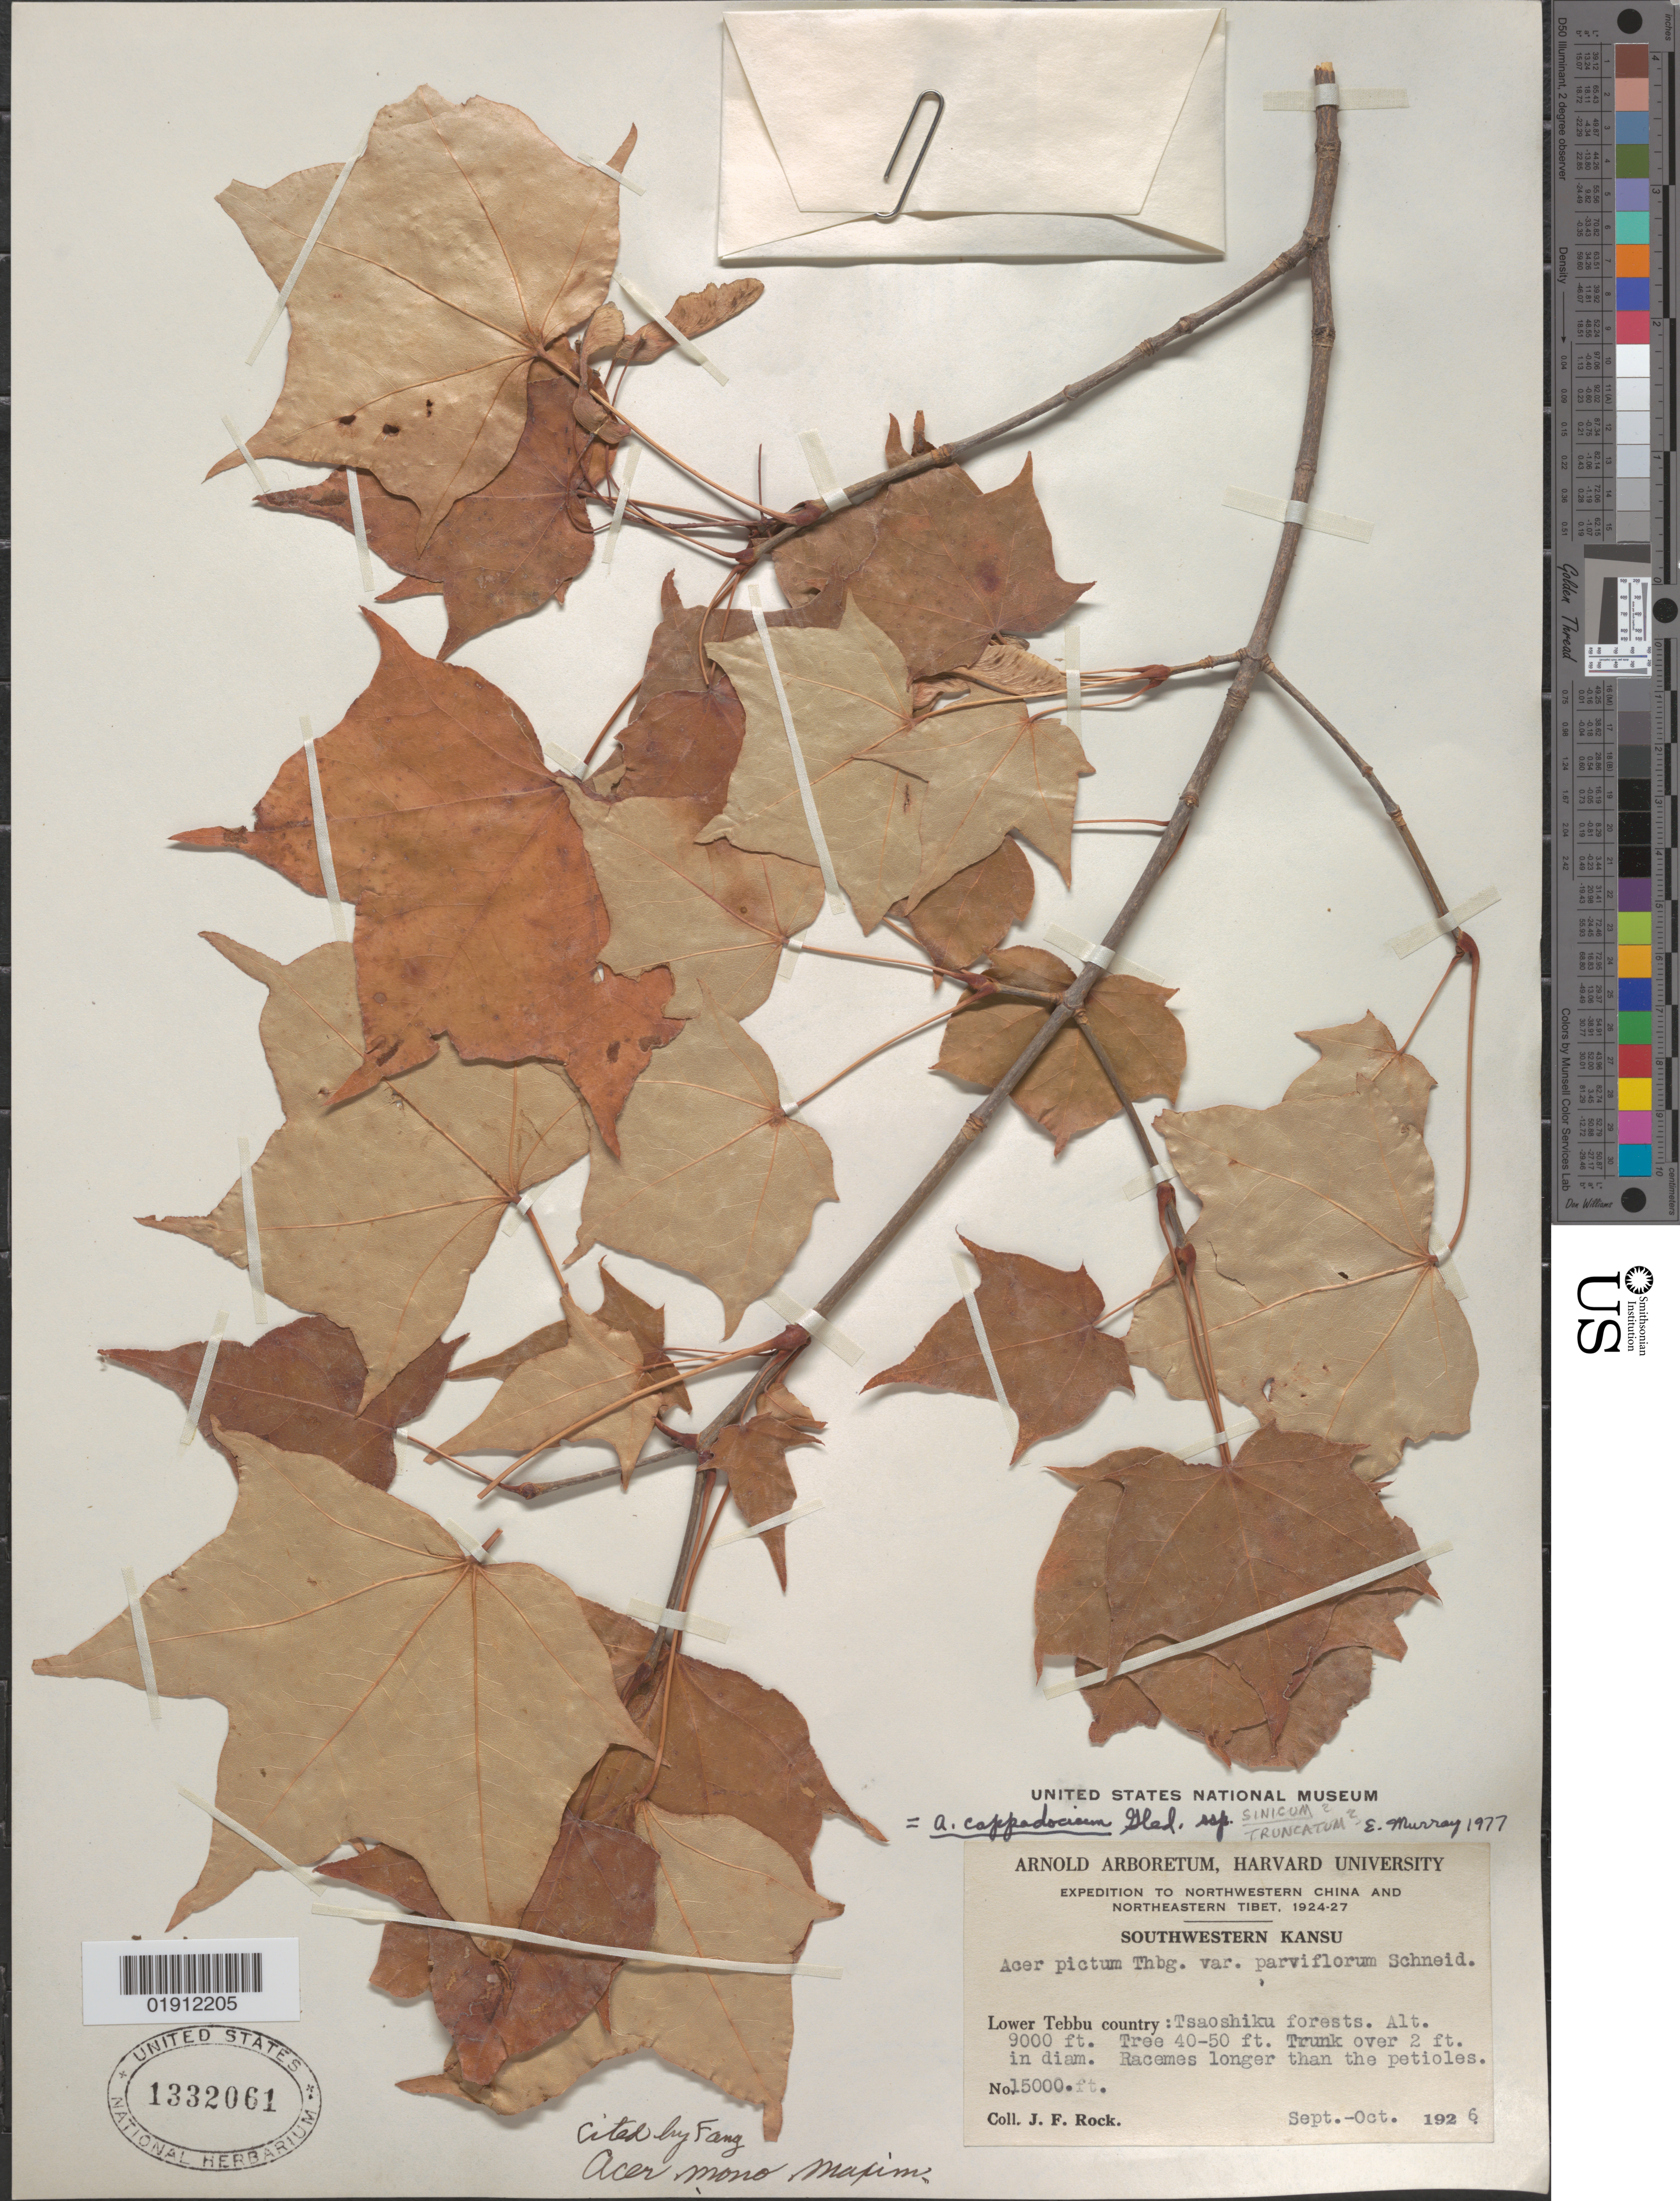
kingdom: Plantae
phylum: Tracheophyta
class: Magnoliopsida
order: Sapindales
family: Sapindaceae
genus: Acer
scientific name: Acer cappadocicum subsp. truncatum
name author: (Bunge) A.E. Murray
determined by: Murray, Edward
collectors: J. F. Rock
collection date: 1926-09/1926-10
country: China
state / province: Gansu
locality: Southwestern Kansu [Gansu], Lower Tebbu country: Tsaoshiku forests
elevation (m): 2743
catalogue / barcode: US 1332061